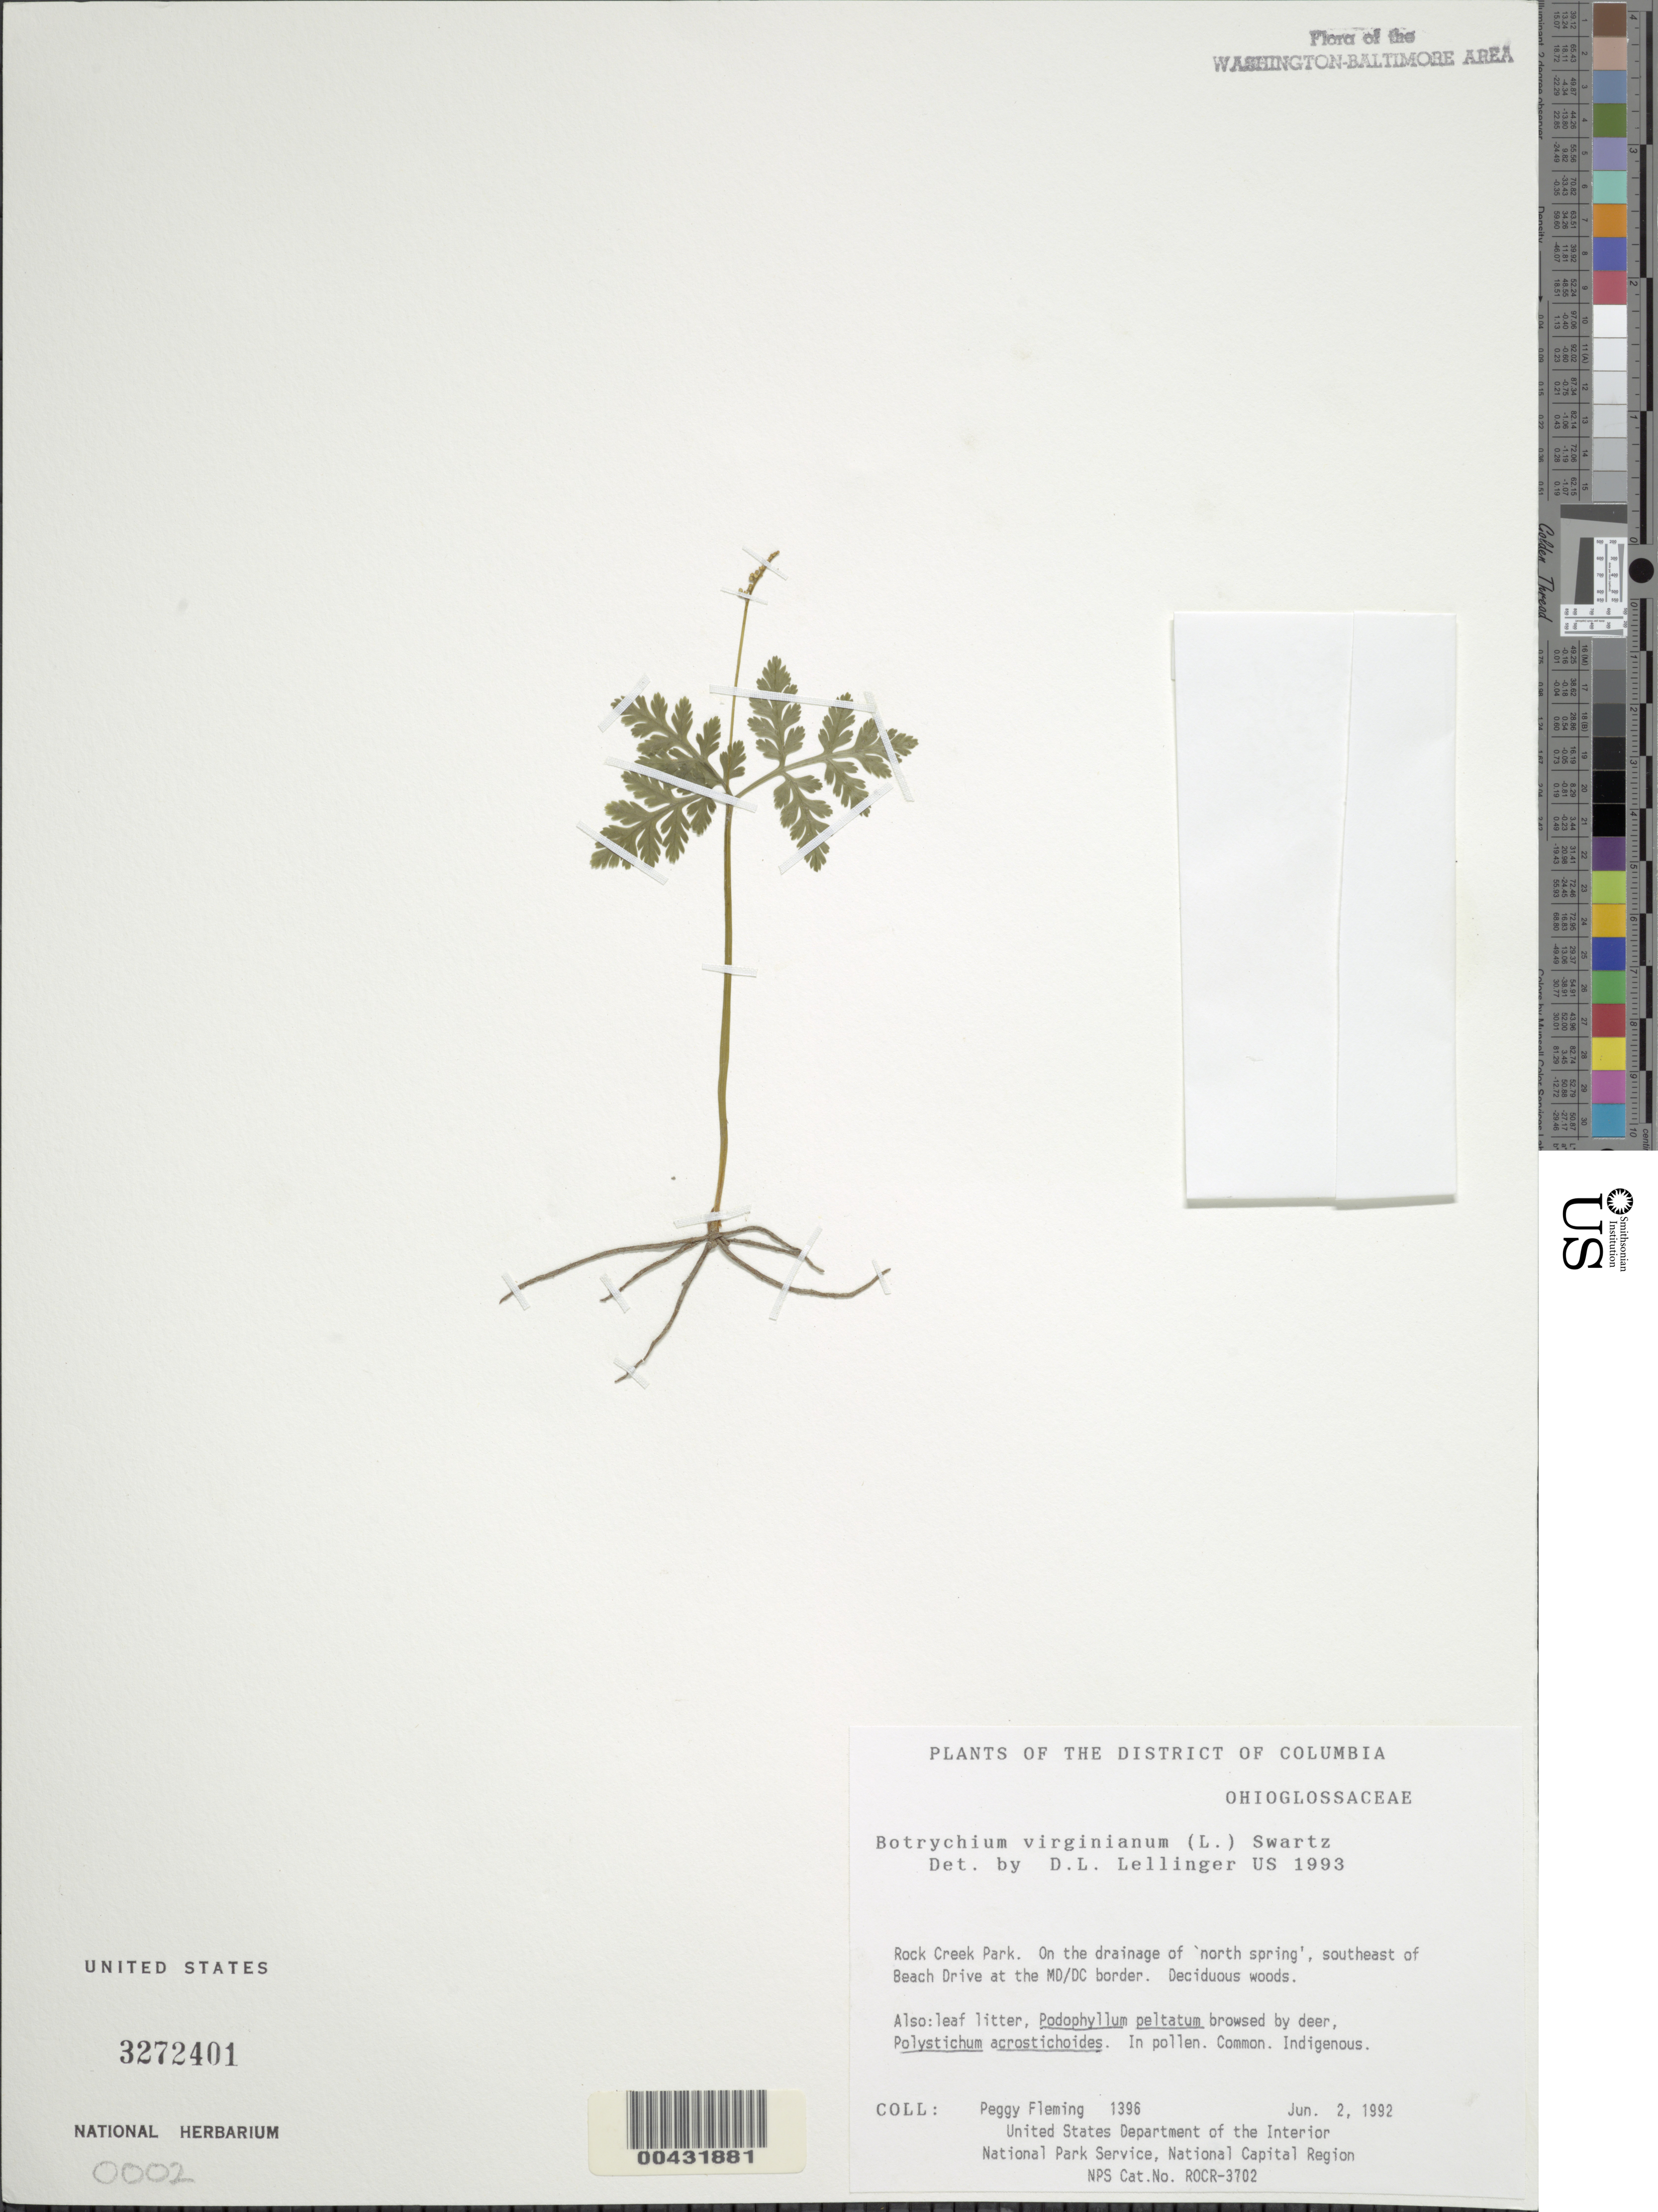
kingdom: Plantae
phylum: Tracheophyta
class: Polypodiopsida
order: Ophioglossales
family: Ophioglossaceae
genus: Botrychium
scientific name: Botrychium virginianum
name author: (L.) Sw.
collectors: P. Fleming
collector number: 1396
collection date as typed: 02 Jun 1992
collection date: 1992-06-02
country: United States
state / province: District of Columbia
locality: Rock Creek Park, SE of Beach Drive at MD and DC border Rock Creek Park and Vicinity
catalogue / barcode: US 3272401